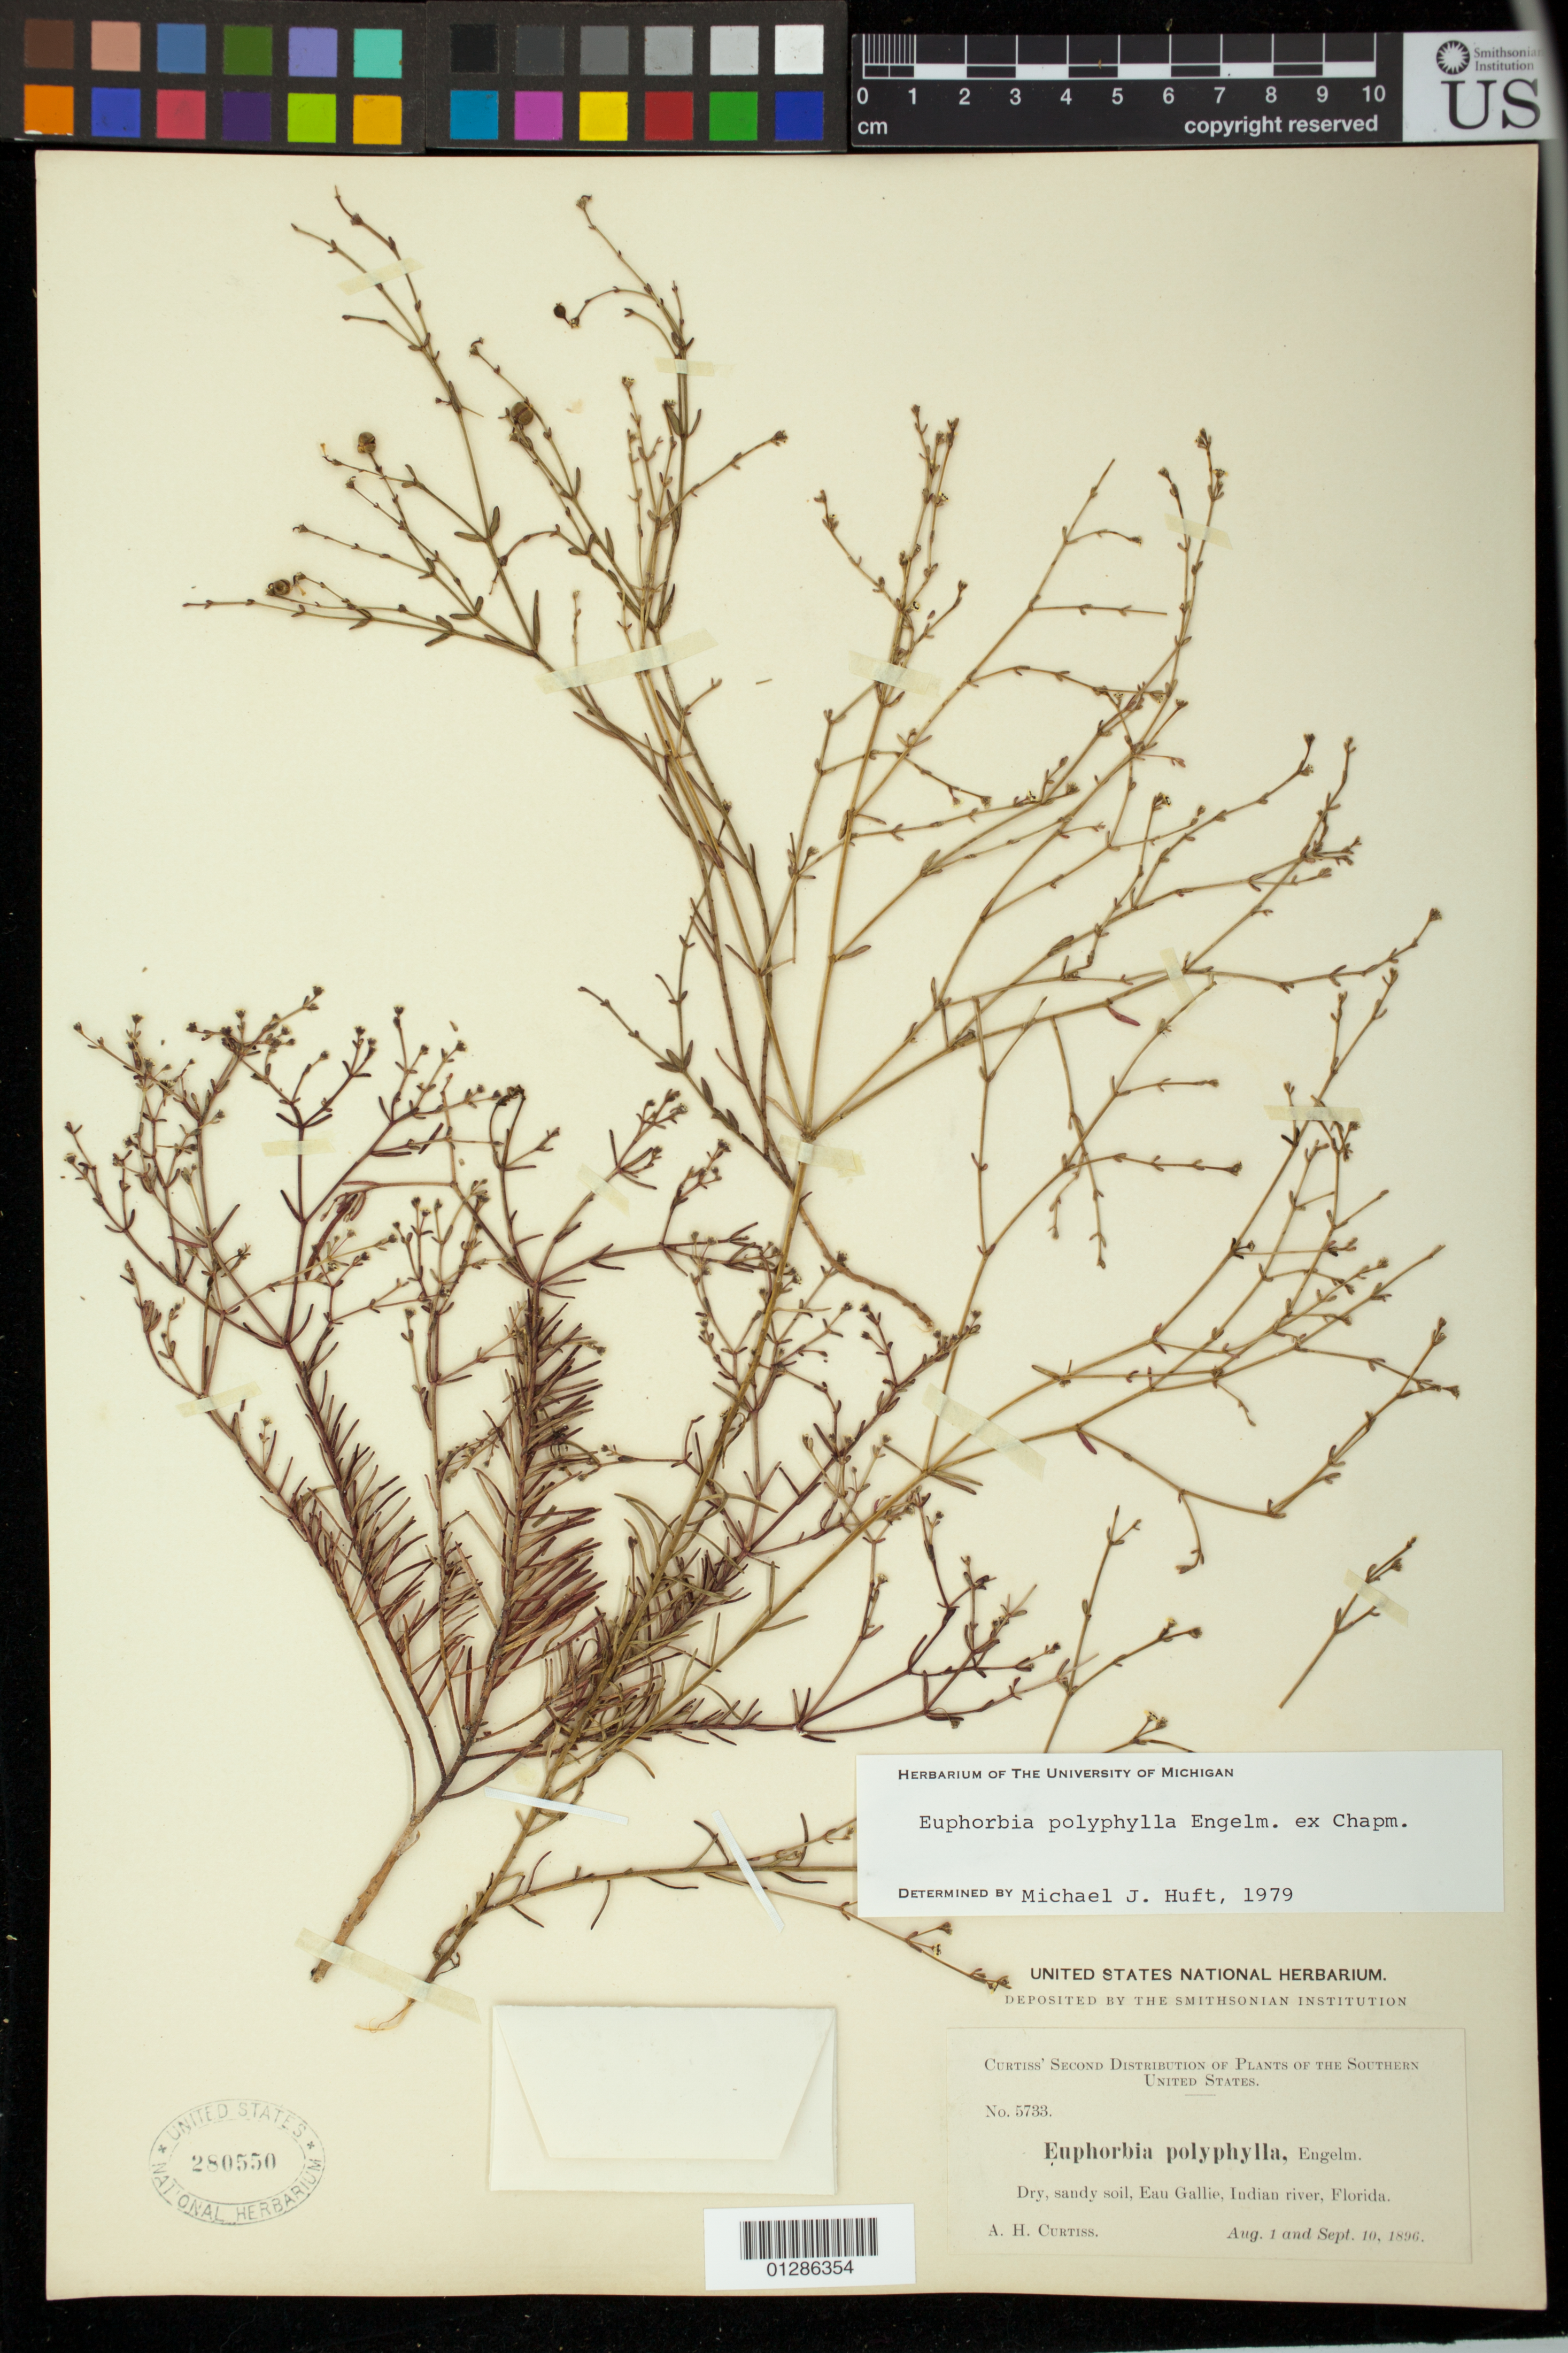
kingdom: Plantae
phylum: Tracheophyta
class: Magnoliopsida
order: Malpighiales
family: Euphorbiaceae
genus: Euphorbia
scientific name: Euphorbia polyphylla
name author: Engelm. ex Holz.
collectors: A. H. Curtiss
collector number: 5733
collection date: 1896-08-01,1896-09-10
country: United States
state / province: Florida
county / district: Brevard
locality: Eau Gallie, Indian river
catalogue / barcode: US 280550